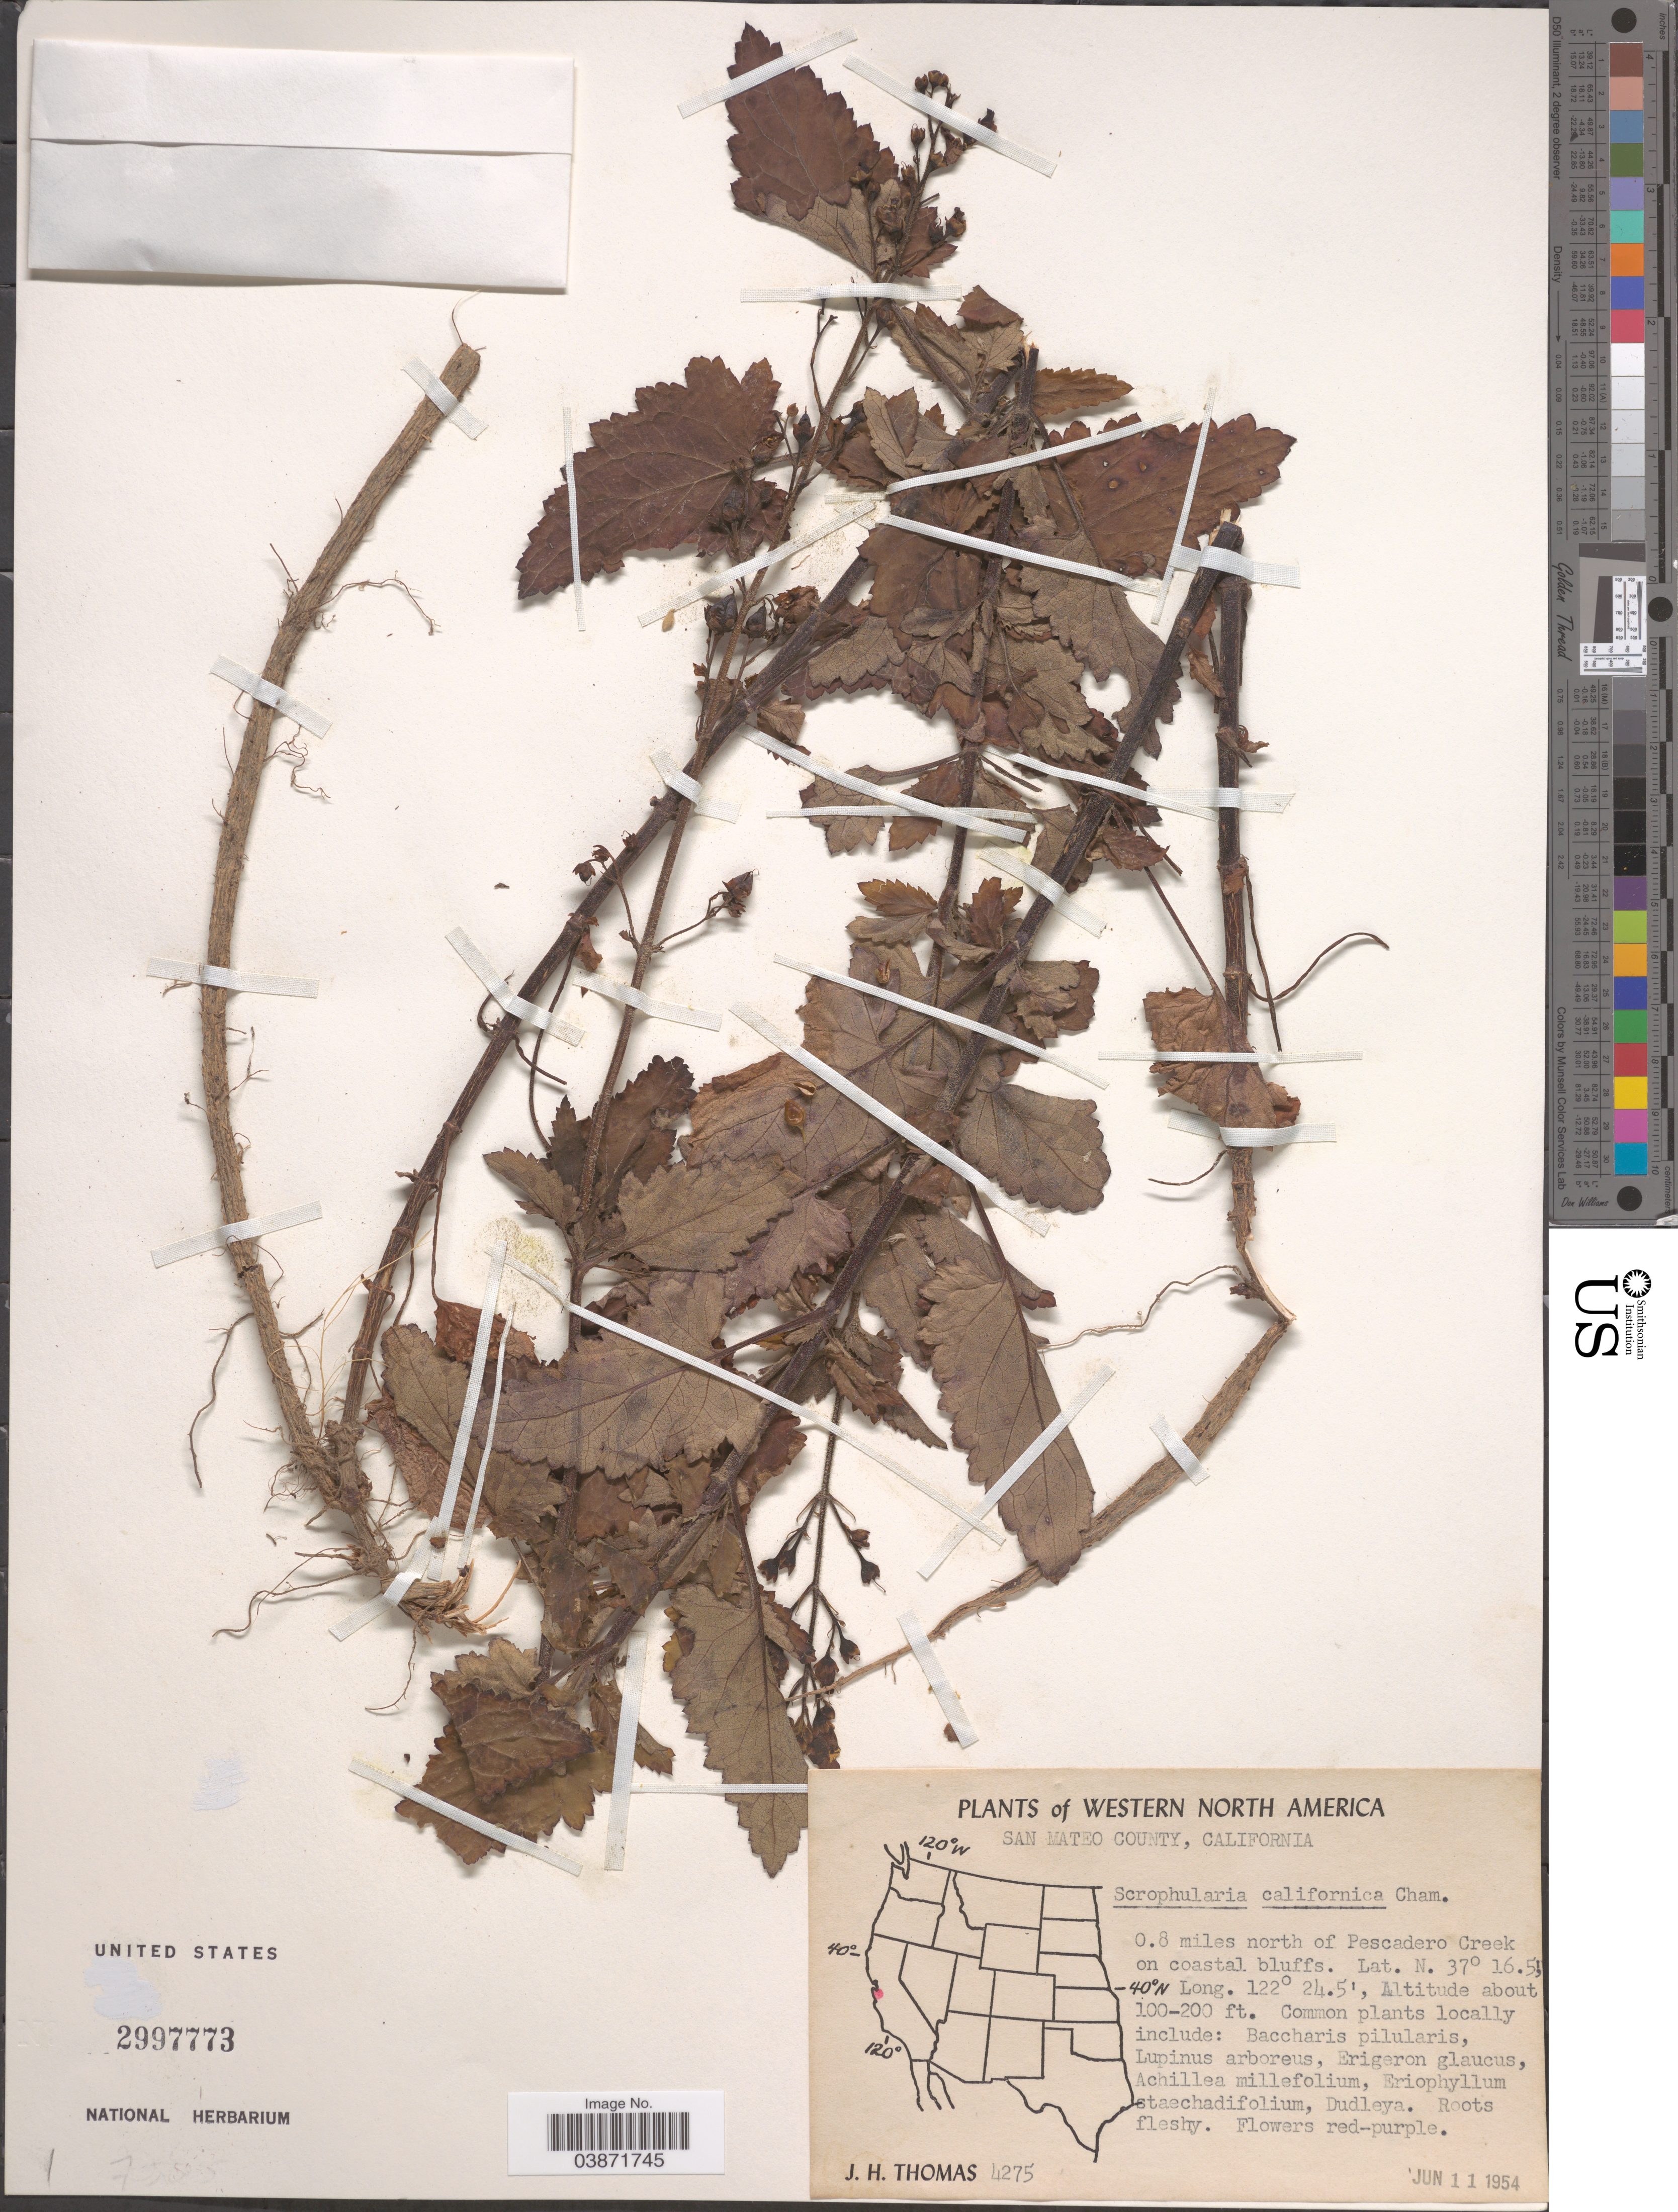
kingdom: Plantae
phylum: Tracheophyta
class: Magnoliopsida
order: Lamiales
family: Scrophulariaceae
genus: Scrophularia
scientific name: Scrophularia californica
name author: Cham. & Schltdl.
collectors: J. H. Thomas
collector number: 4275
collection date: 1954-06-11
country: United States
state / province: California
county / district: San Mateo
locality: Western North America. San Mateo County. 0.8 miles north of Pescadero Creek.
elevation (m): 30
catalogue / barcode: US 2997773